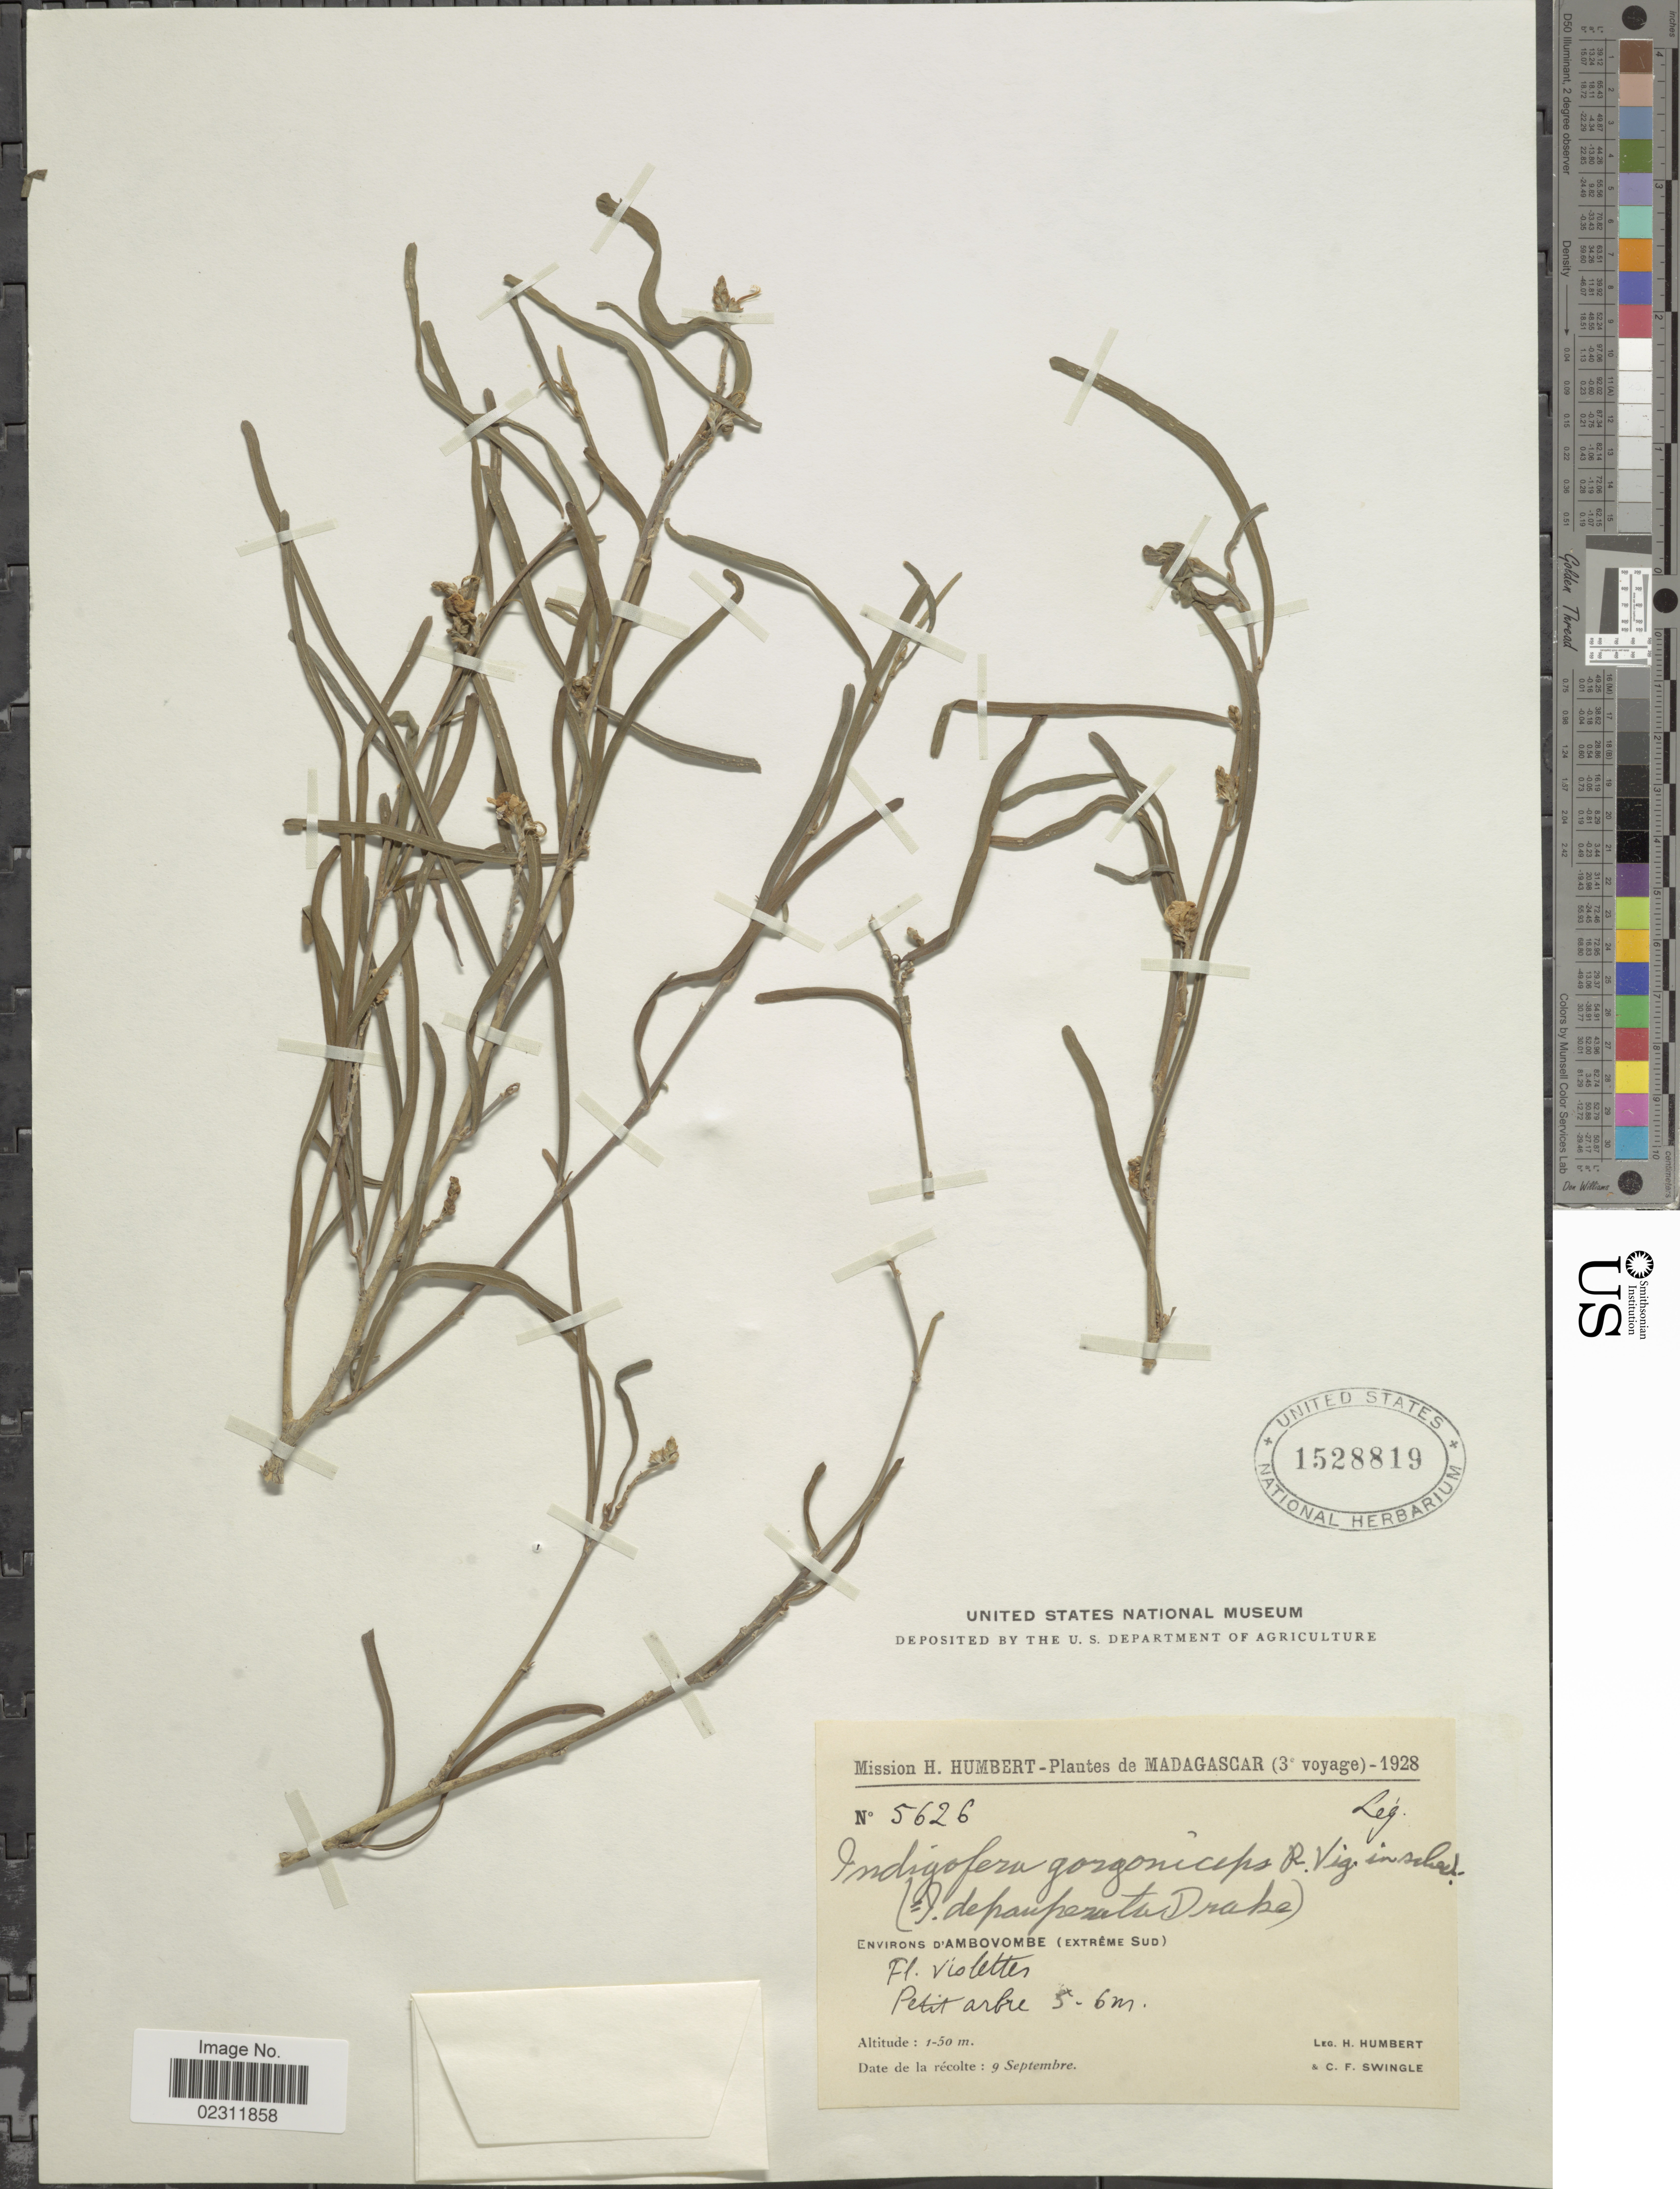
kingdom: Plantae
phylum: Tracheophyta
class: Magnoliopsida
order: Fabales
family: Fabaceae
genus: Indigofera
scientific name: Indigofera gorgoniceps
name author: R. Vig.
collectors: H. Humbert & C. Swingle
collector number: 5626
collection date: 1928-09-09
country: Madagascar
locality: Environs d'Ambovombe (extreme sud)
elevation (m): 1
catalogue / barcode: US 1528819